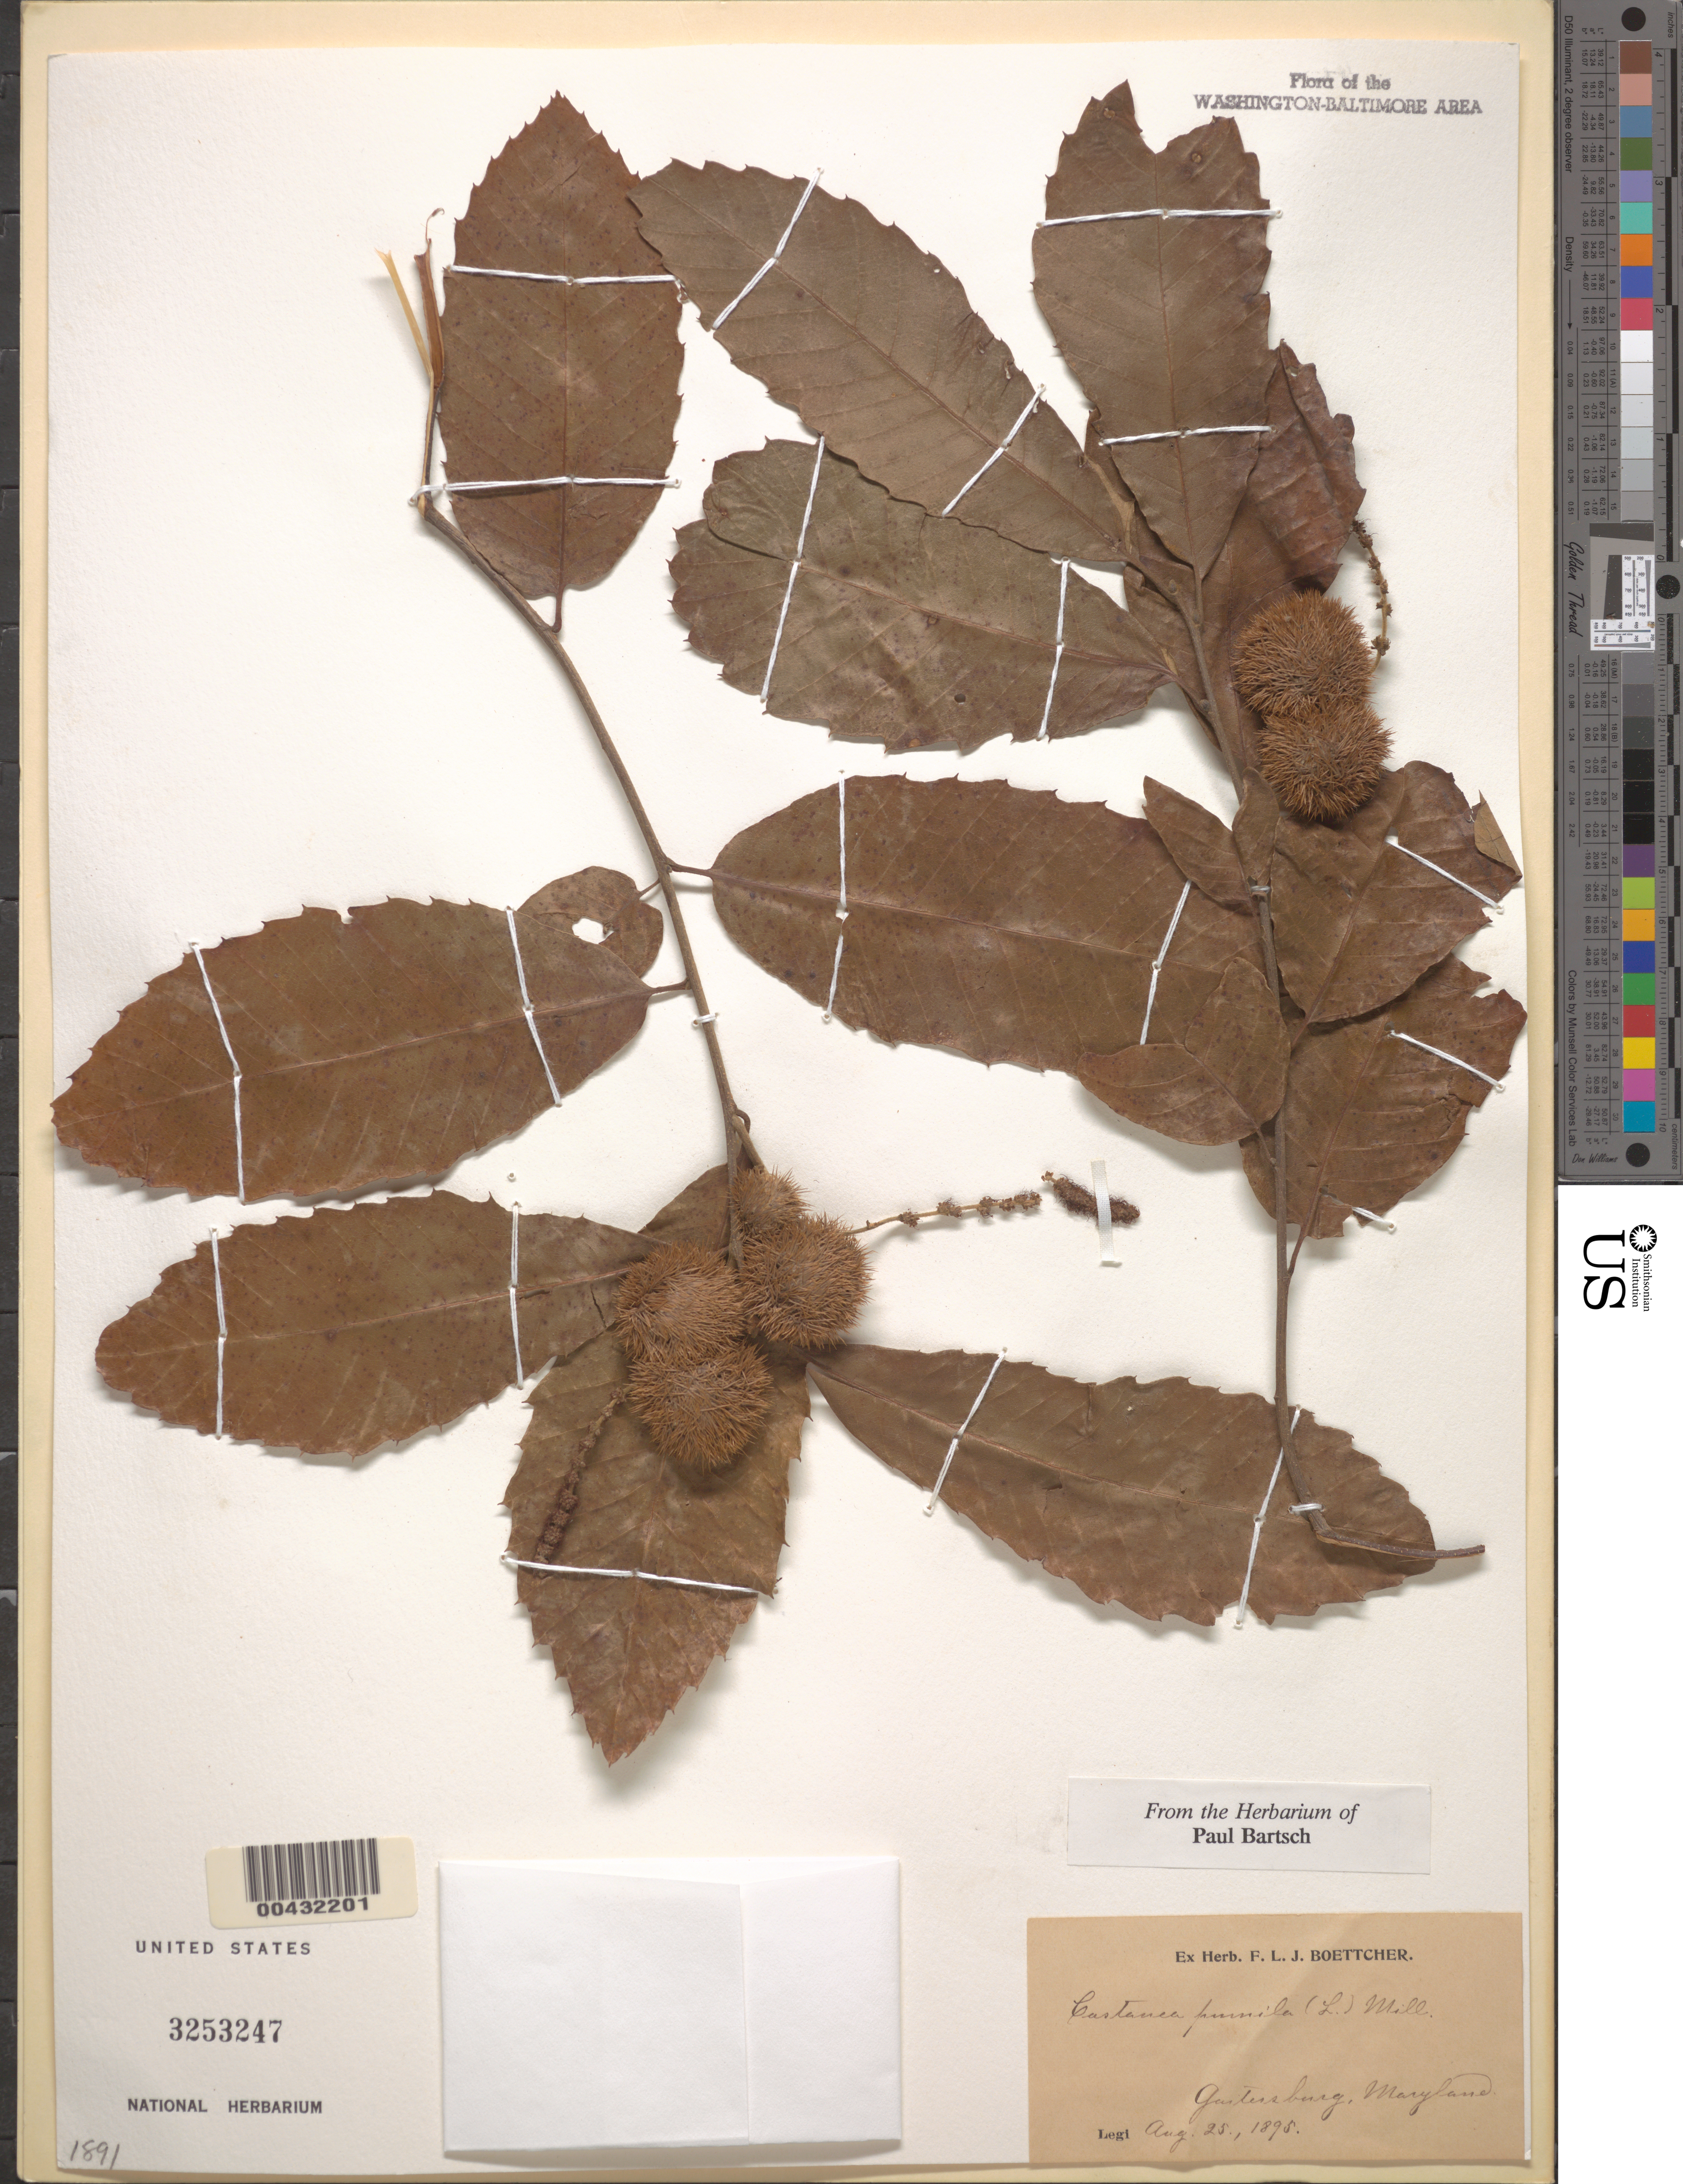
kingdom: Plantae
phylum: Tracheophyta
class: Magnoliopsida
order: Fagales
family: Fagaceae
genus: Castanea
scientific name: Castanea pumila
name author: (L.) Mill.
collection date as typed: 25 Aug 1895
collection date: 1895-08-25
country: United States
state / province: Maryland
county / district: Montgomery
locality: Gaithersburg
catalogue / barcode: US 3253247